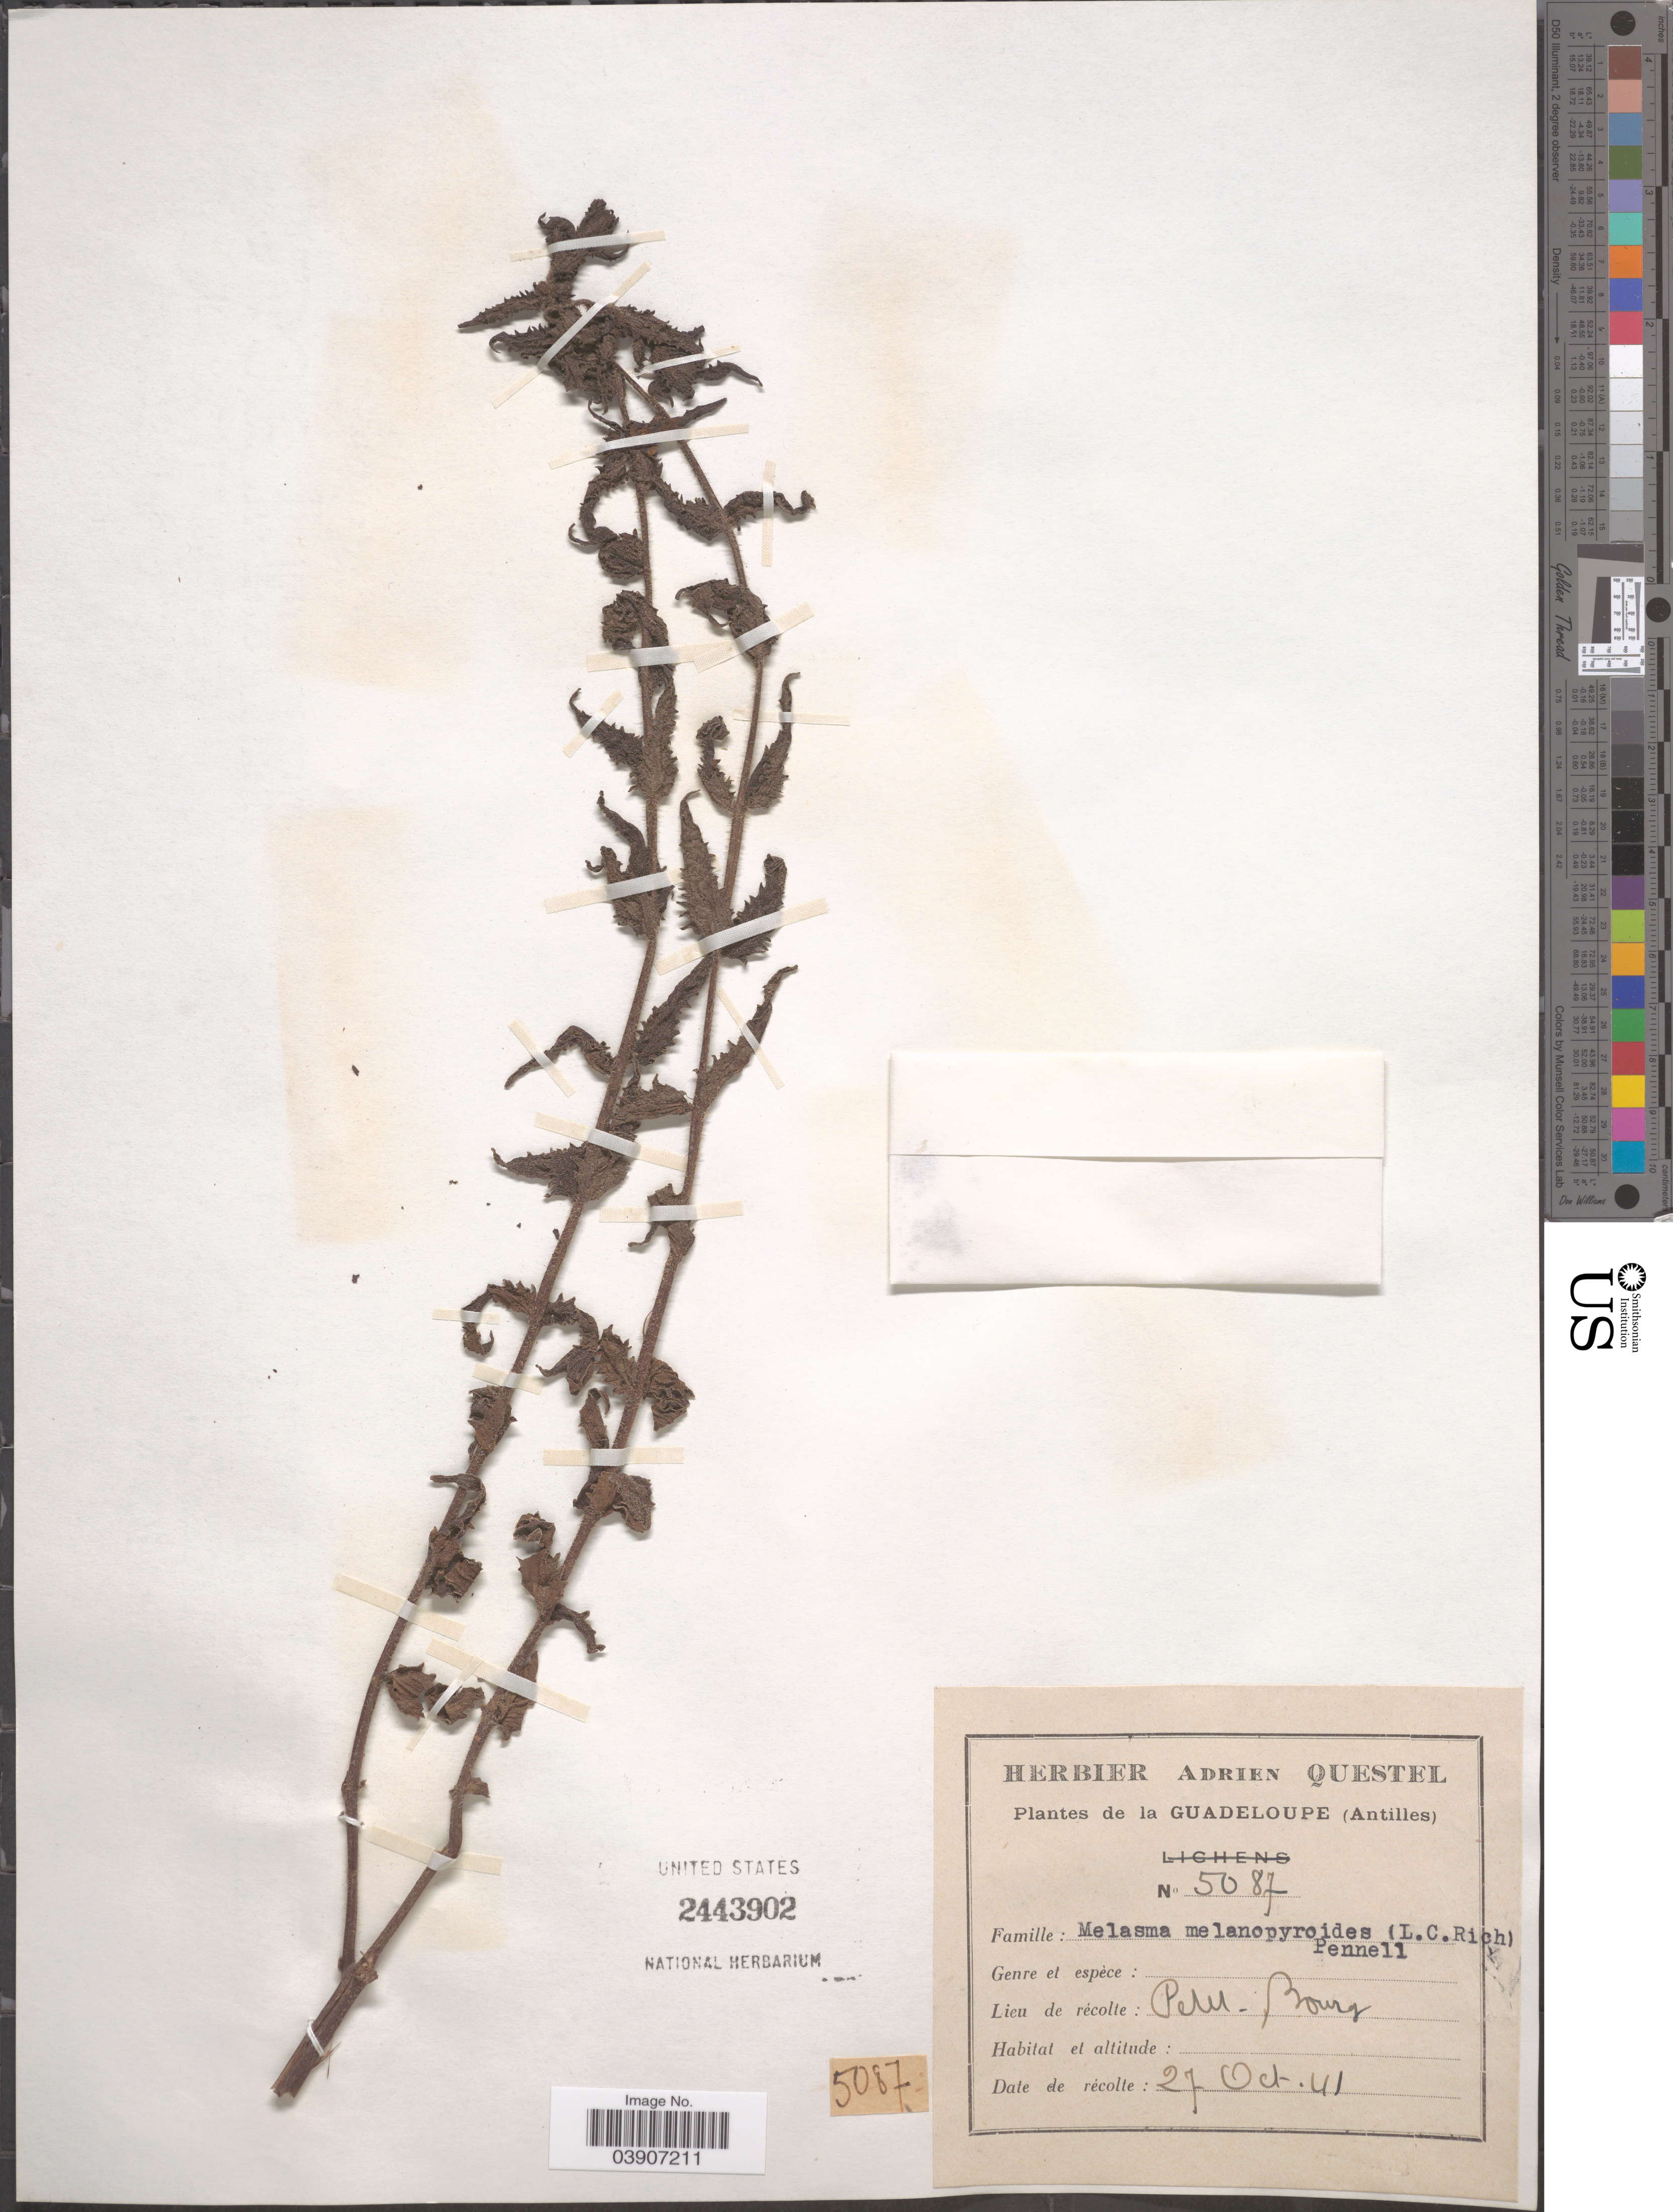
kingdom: Plantae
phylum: Tracheophyta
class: Magnoliopsida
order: Lamiales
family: Orobanchaceae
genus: Alectra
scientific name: Alectra aspera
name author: (Cham. & Schltdl.) L.O. Williams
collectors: ex herb. A. Questal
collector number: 5087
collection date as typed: Transcribed d/m/y: 27/10/41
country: Guadeloupe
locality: Antilles. Petit-Bourg.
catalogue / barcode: US 2443902